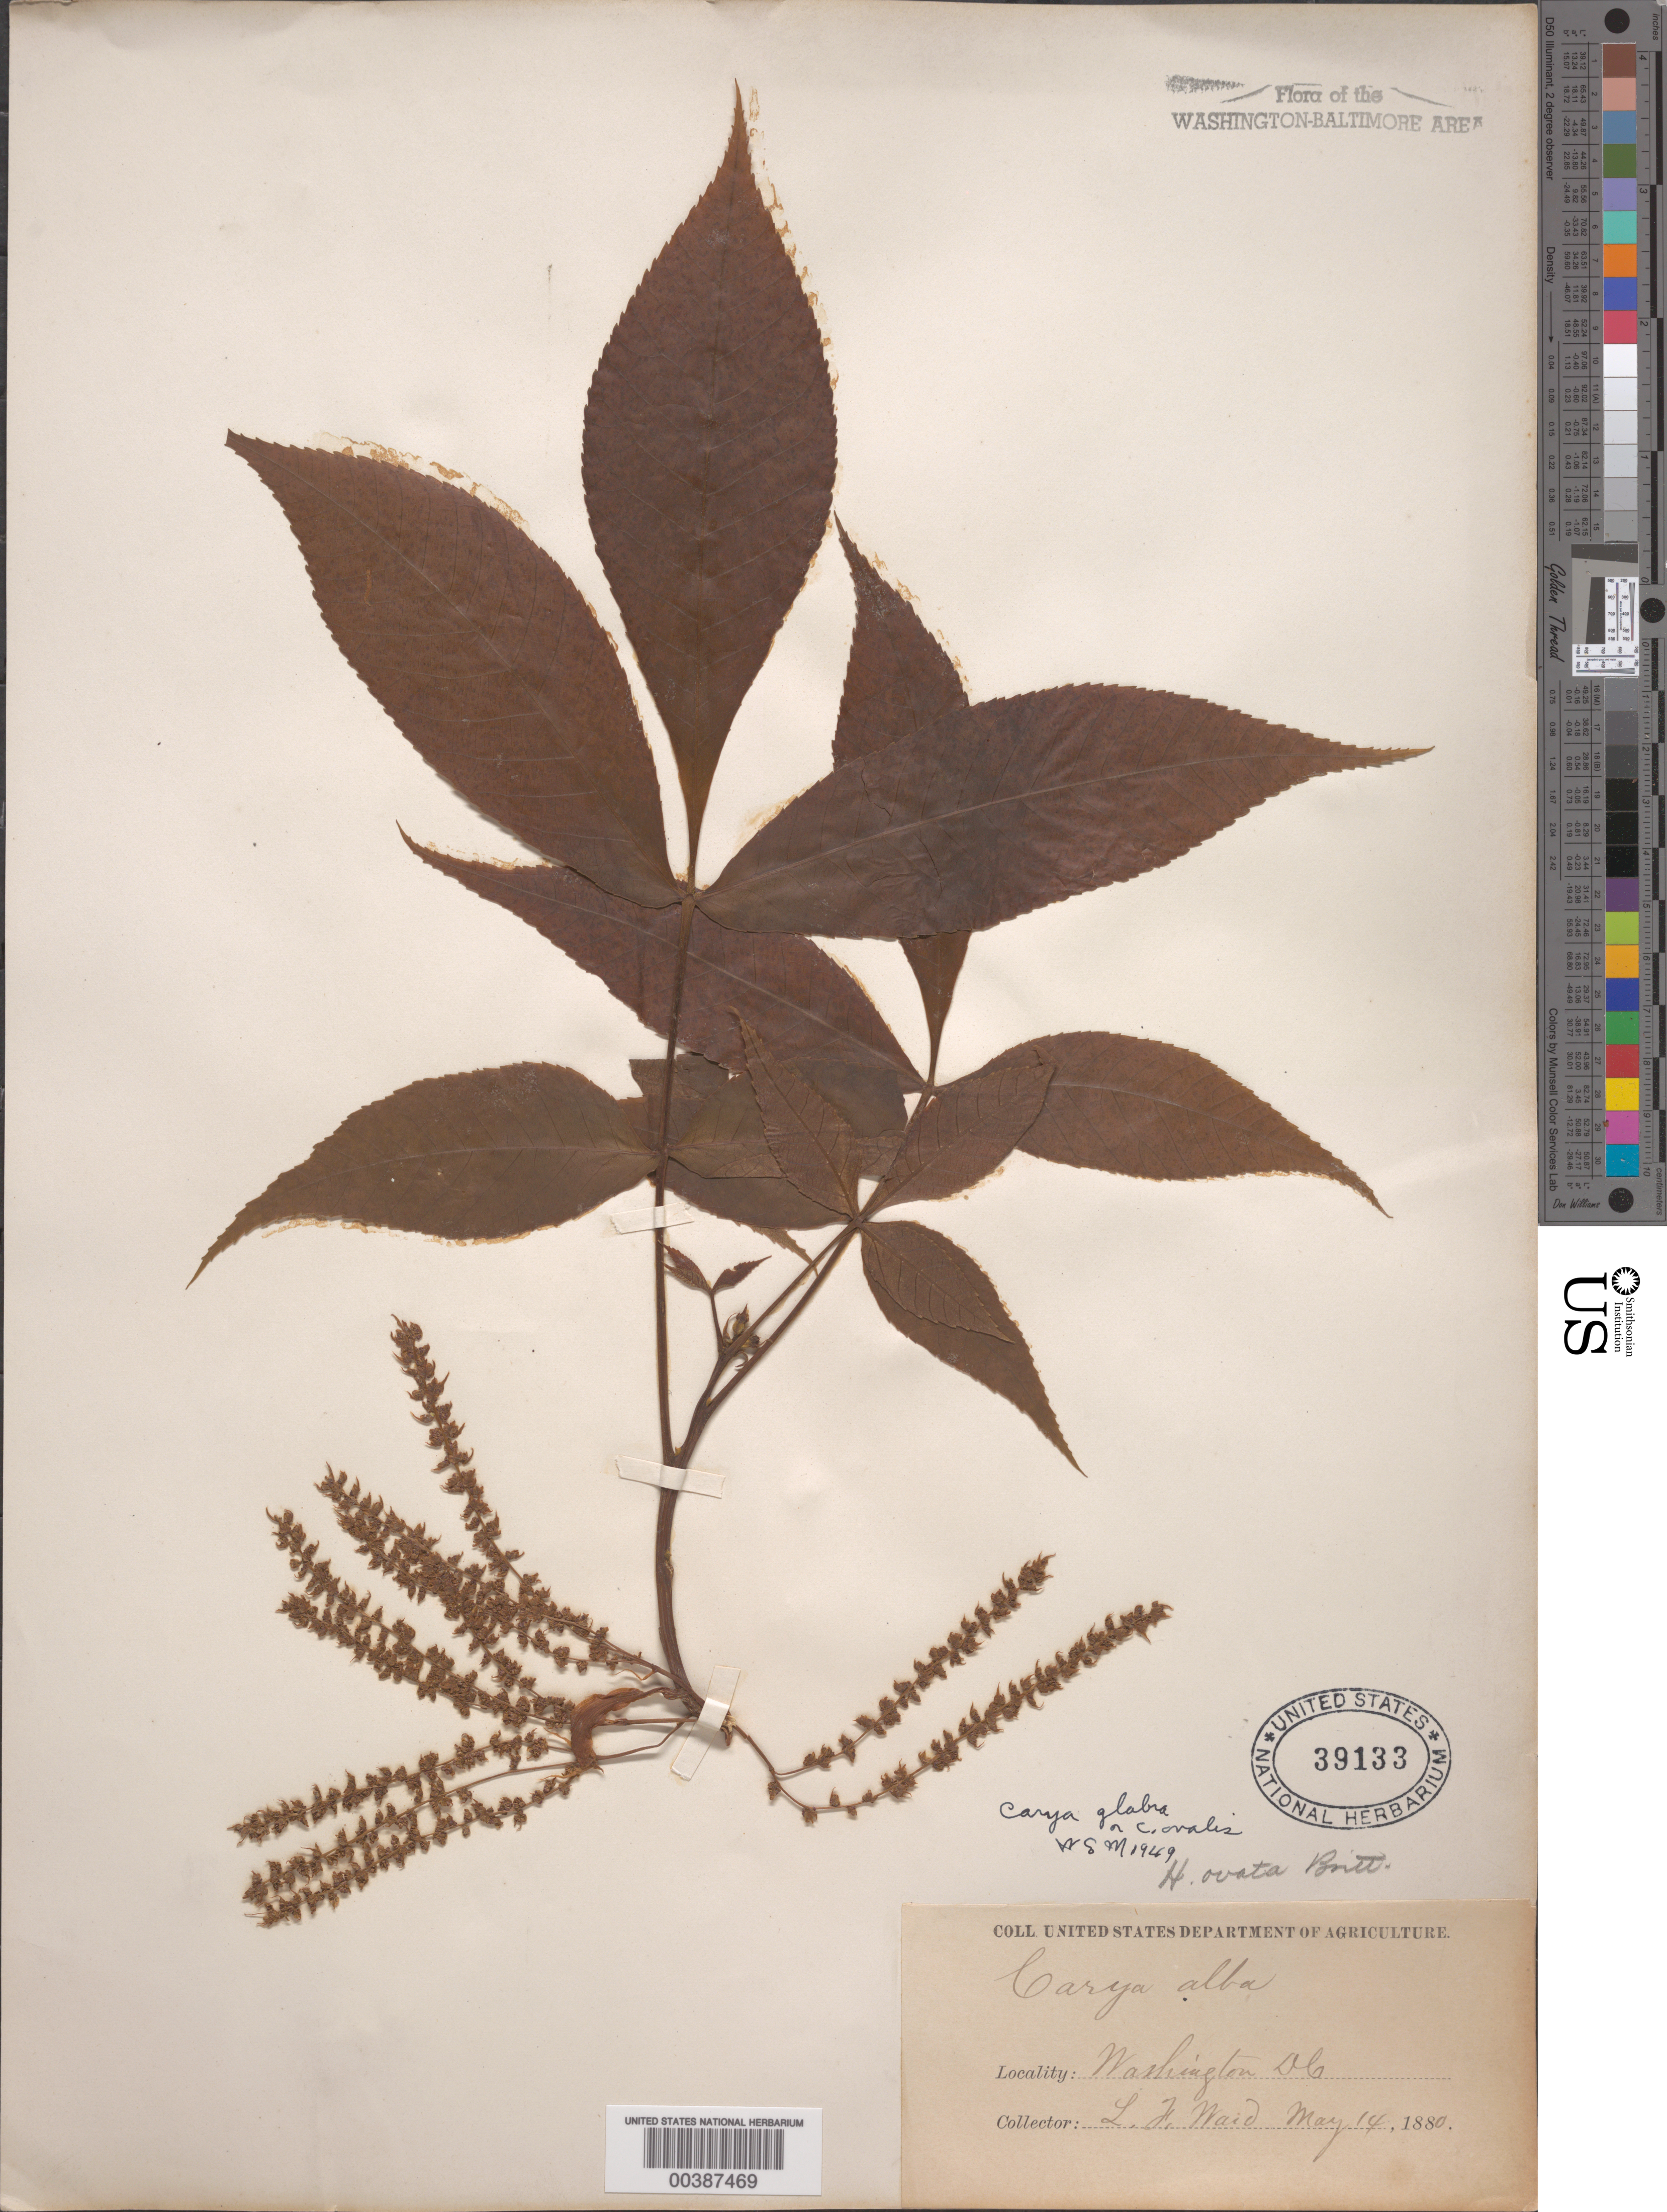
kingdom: Plantae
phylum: Tracheophyta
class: Magnoliopsida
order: Fagales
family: Juglandaceae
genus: Carya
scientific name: Carya glabra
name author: (Mill.) Sweet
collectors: L. F. Ward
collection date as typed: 14 May 1880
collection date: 1880-05-14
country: United States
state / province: District of Columbia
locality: Washington DC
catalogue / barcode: US 39133